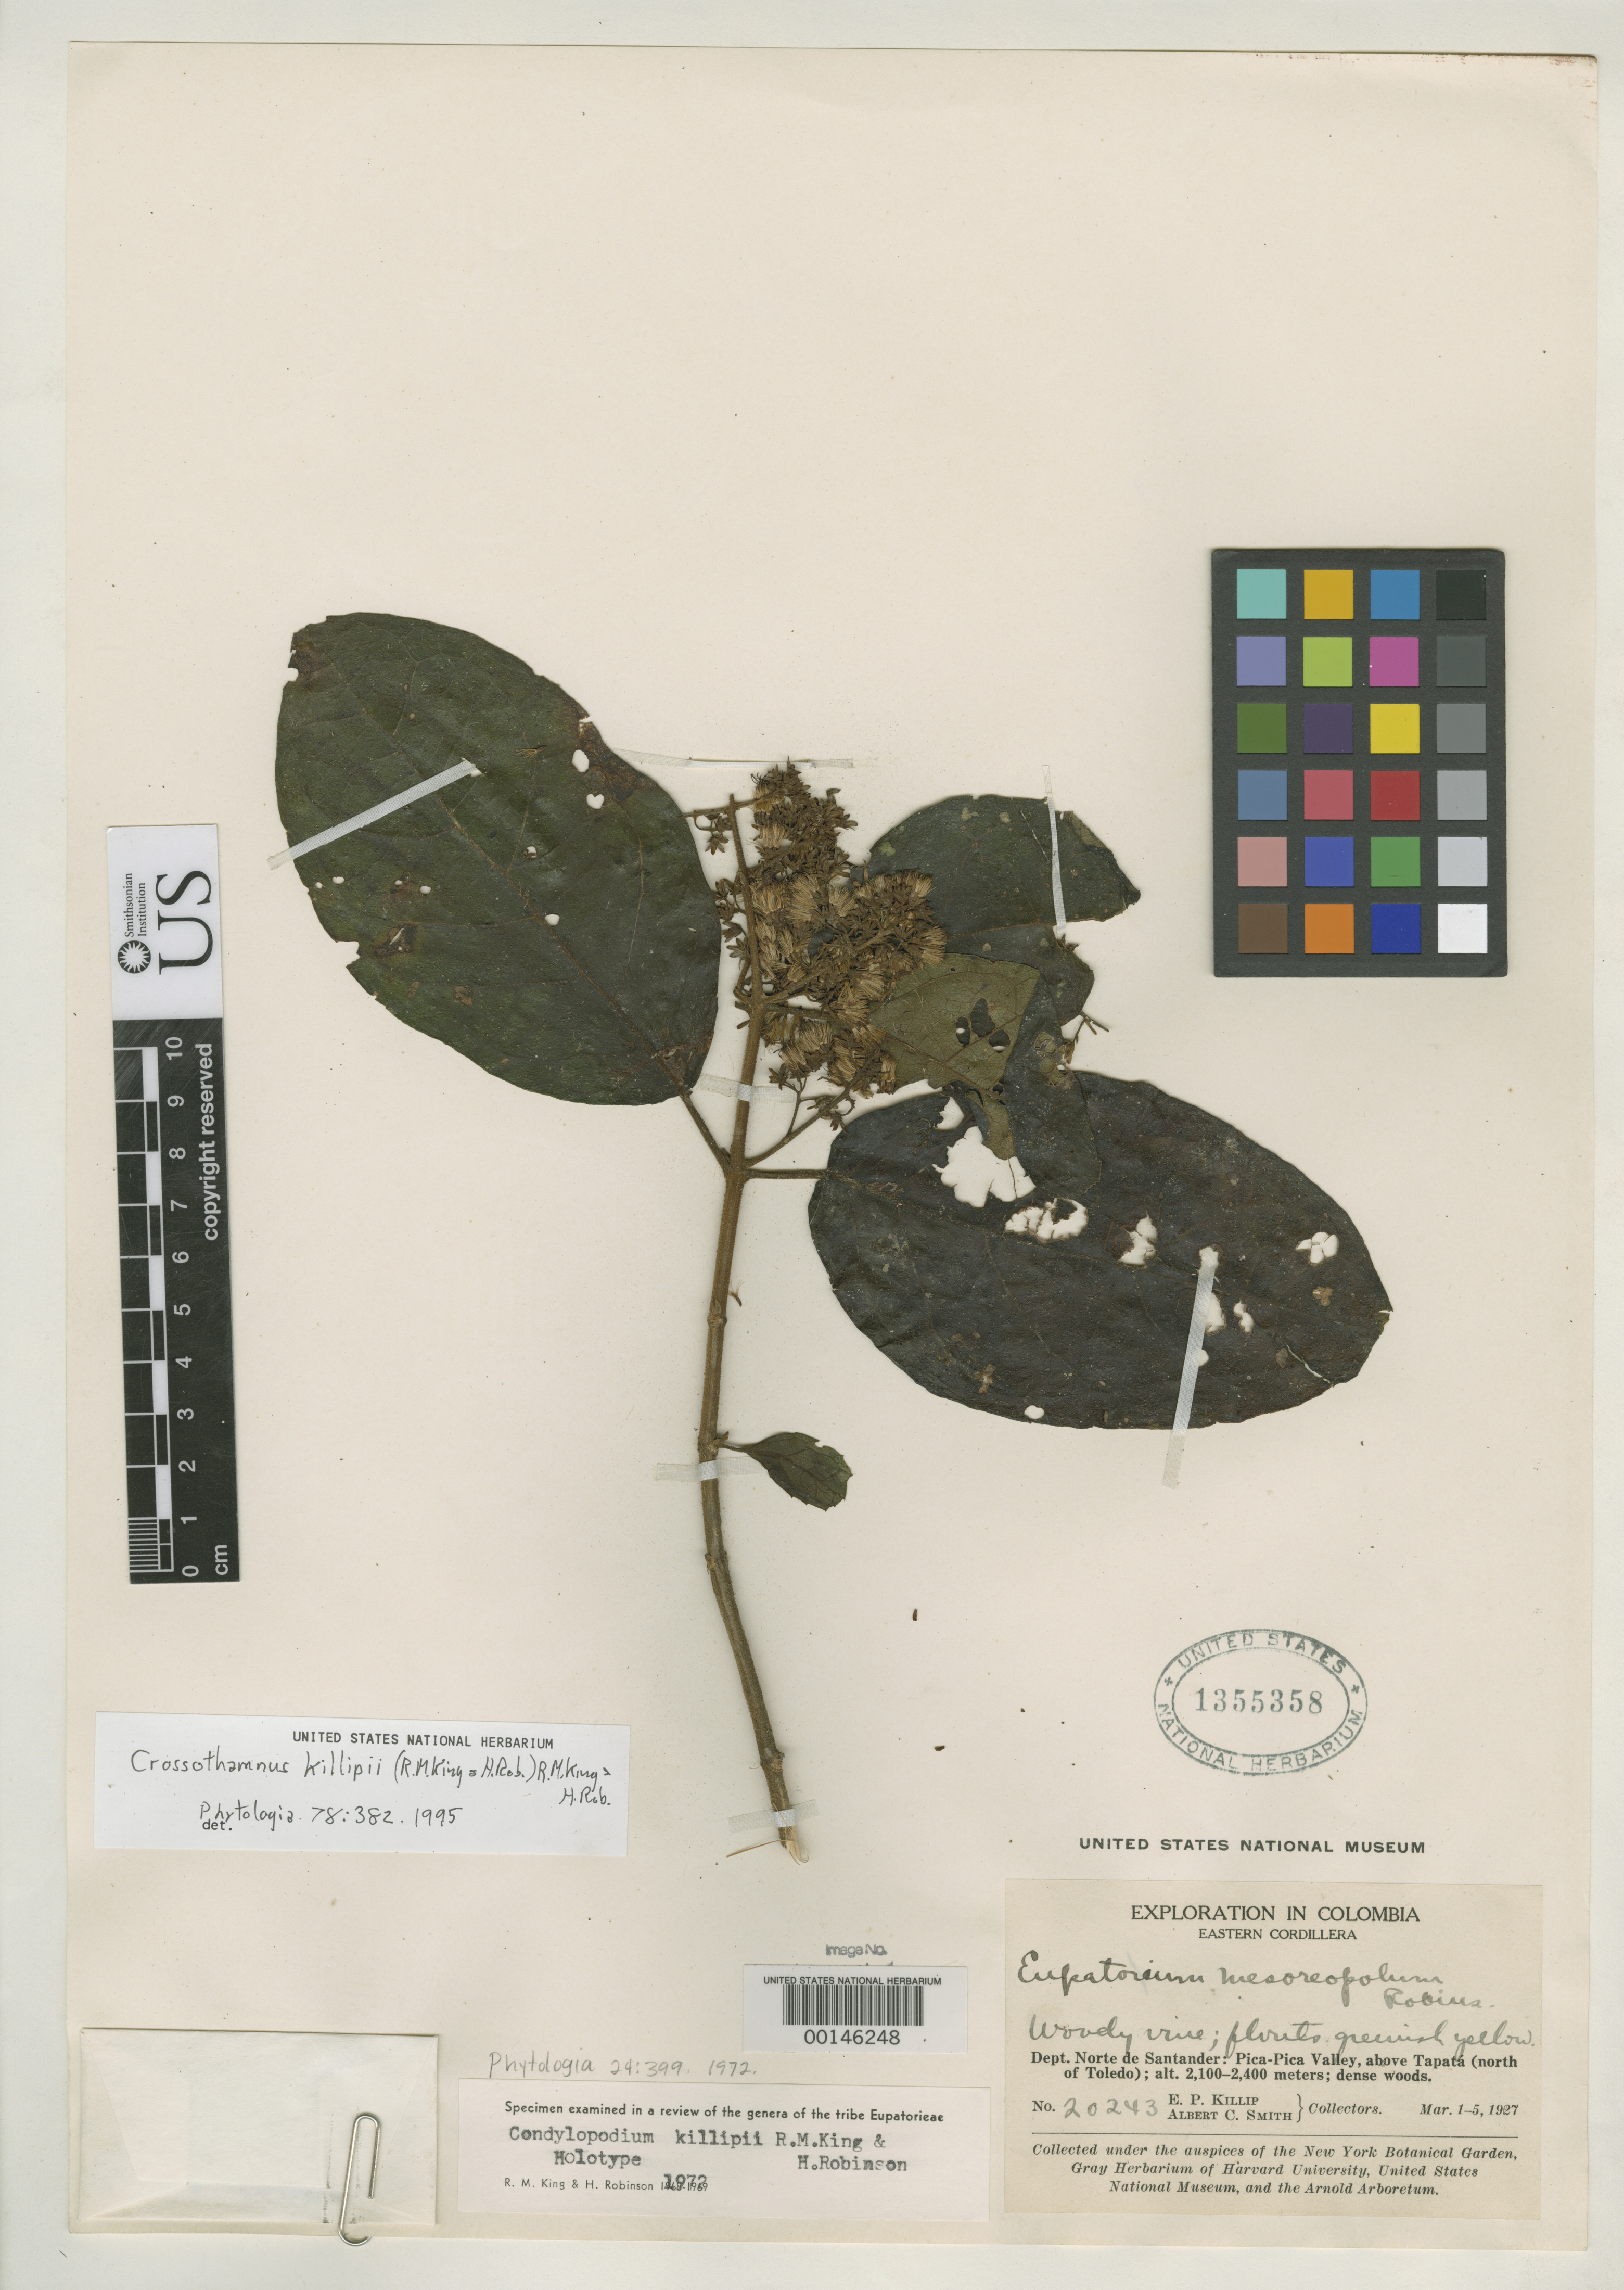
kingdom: Plantae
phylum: Tracheophyta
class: Magnoliopsida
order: Asterales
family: Asteraceae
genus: Condylopodium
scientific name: Condylopodium killipii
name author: R.M. King & H. Rob.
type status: Holotype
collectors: E. P. Killip & A. C. Smith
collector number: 20243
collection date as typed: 01 Mar 1927 to 05 Mar 1927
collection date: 1927-03-01/1927-03-05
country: Colombia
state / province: Norte de Santander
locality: Pica-Pica Valley, above Tapata, N of Toledo.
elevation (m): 2100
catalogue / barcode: US 1355358